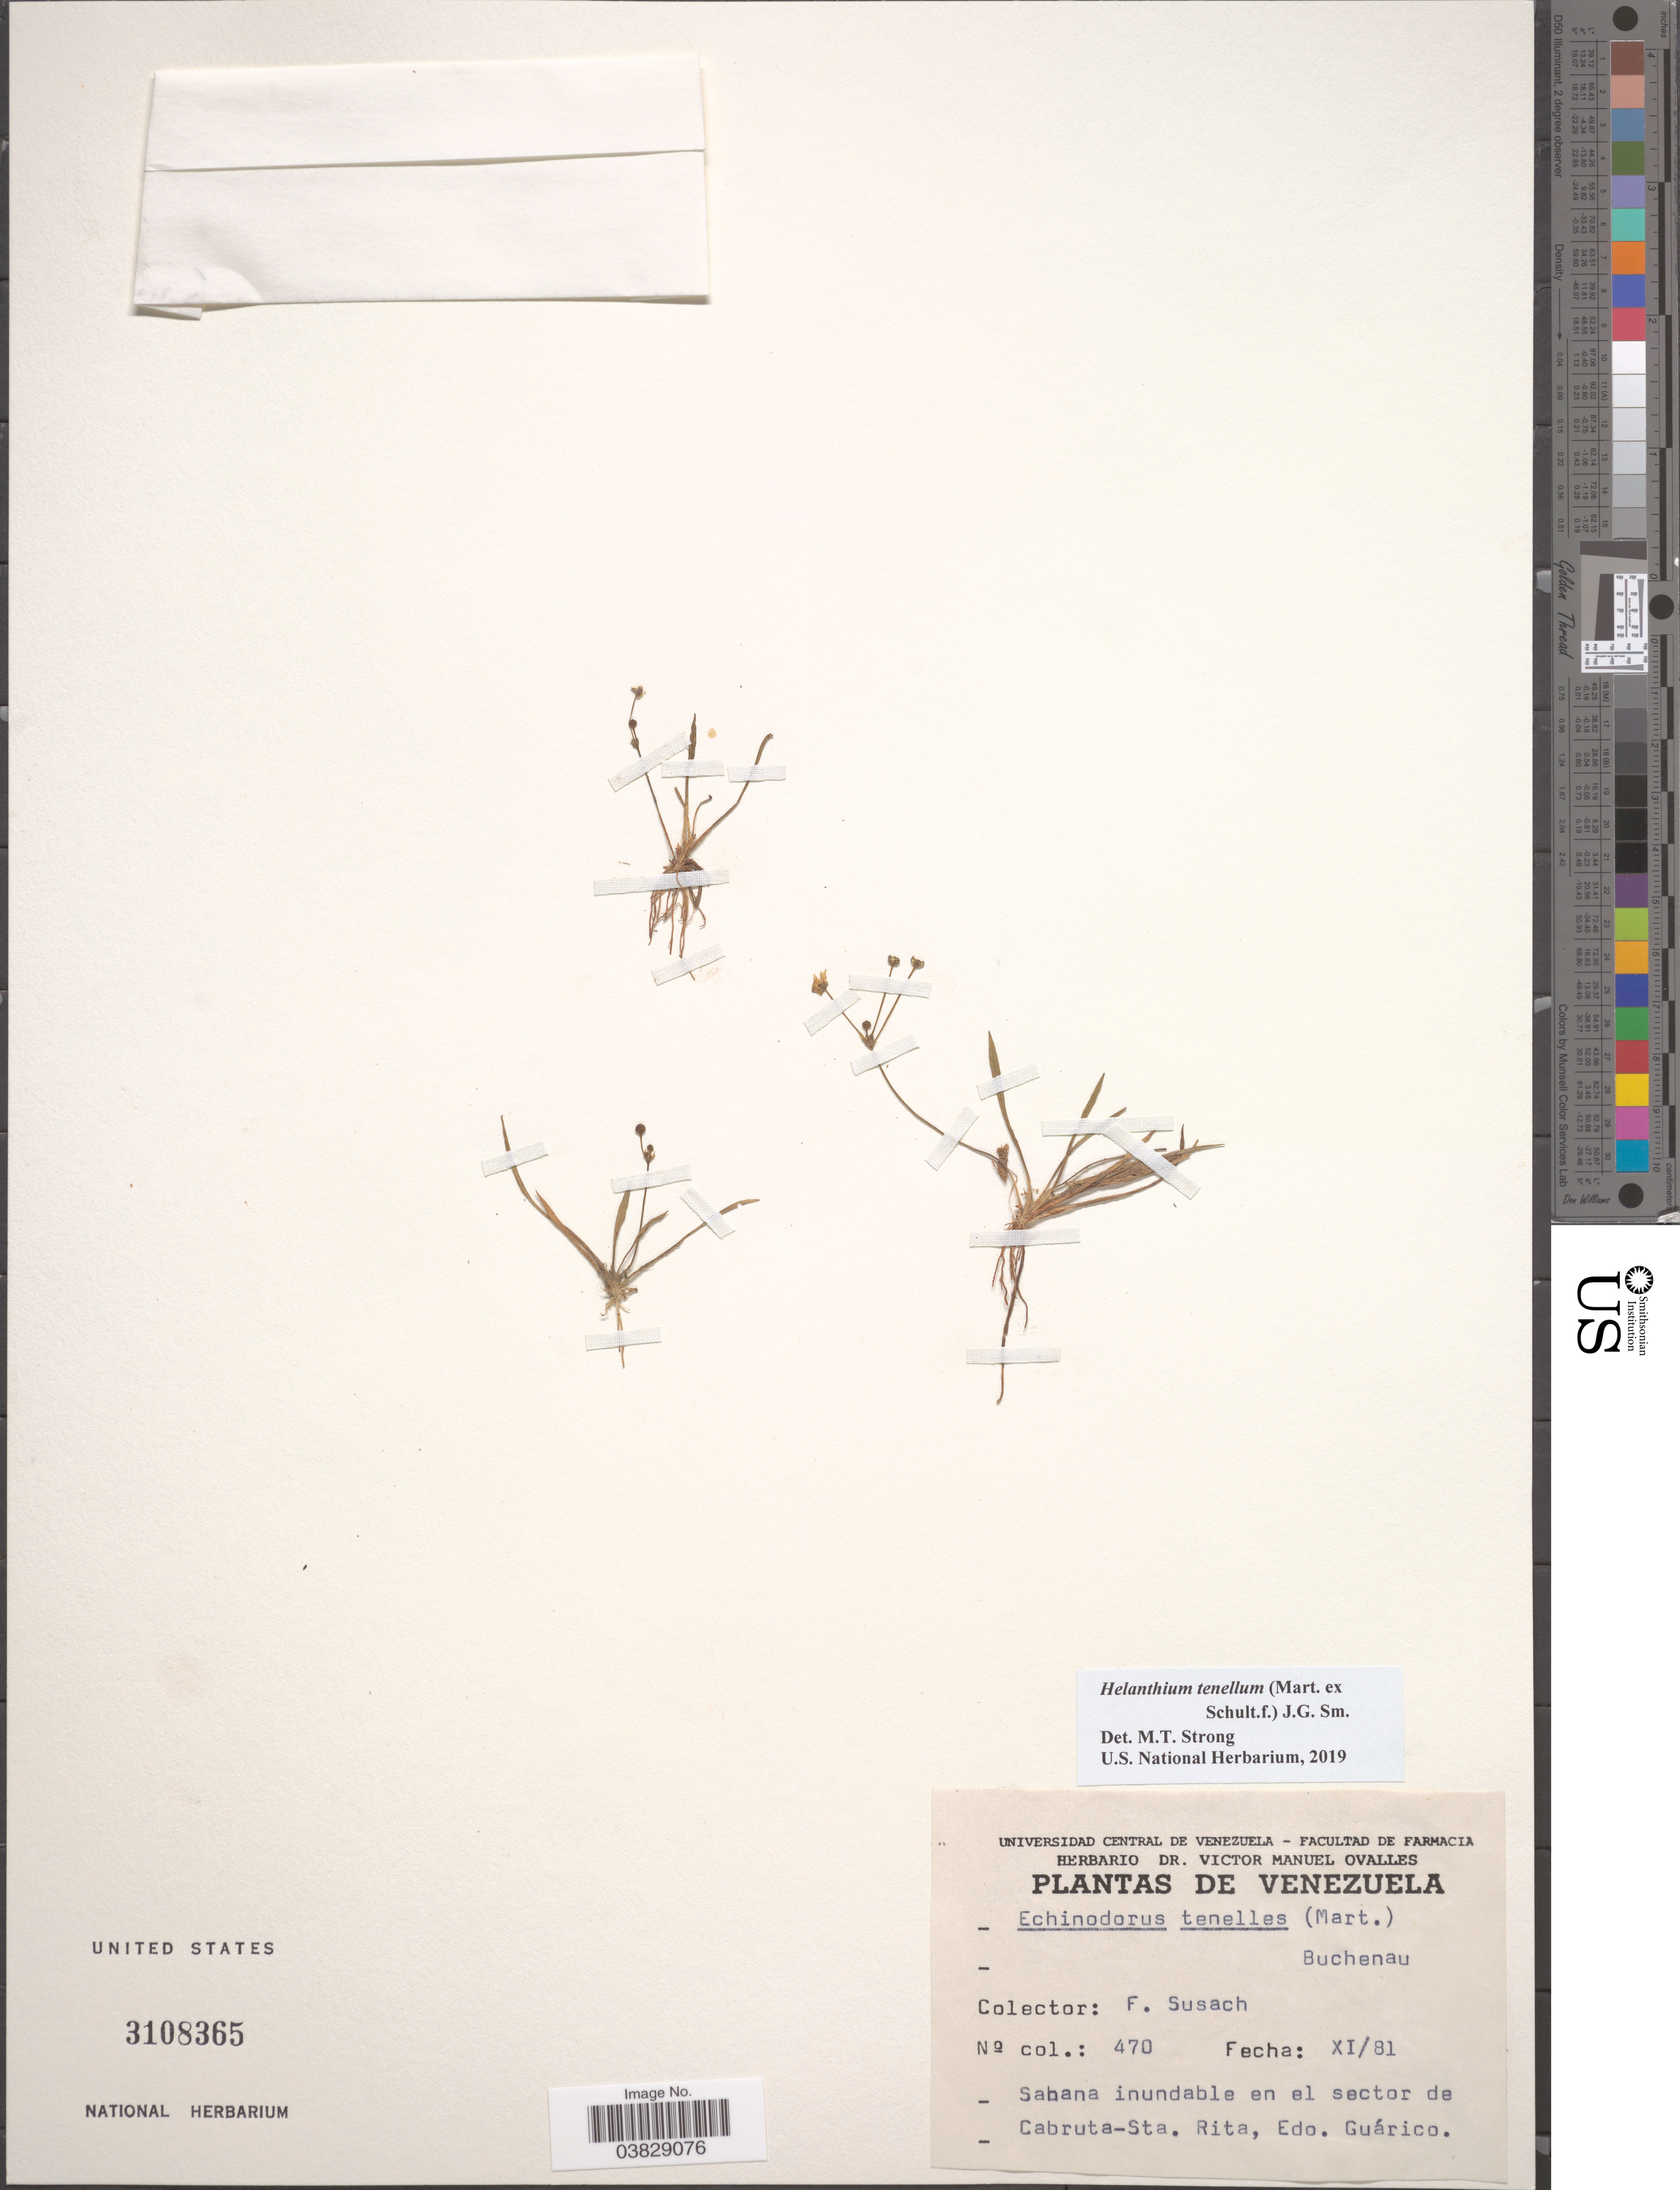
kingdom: Plantae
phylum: Tracheophyta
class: Liliopsida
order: Alismatales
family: Alismataceae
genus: Helanthium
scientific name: Helanthium tenellum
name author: (Mart. ex Schult. f.) J.G. Sm.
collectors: F. Susach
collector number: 470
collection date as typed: Transcribed d/m/y: /11/81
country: Venezuela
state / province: Guarico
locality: Sabana inundable en el sector de Cabruta-Sta. Rita.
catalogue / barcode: US 3108365